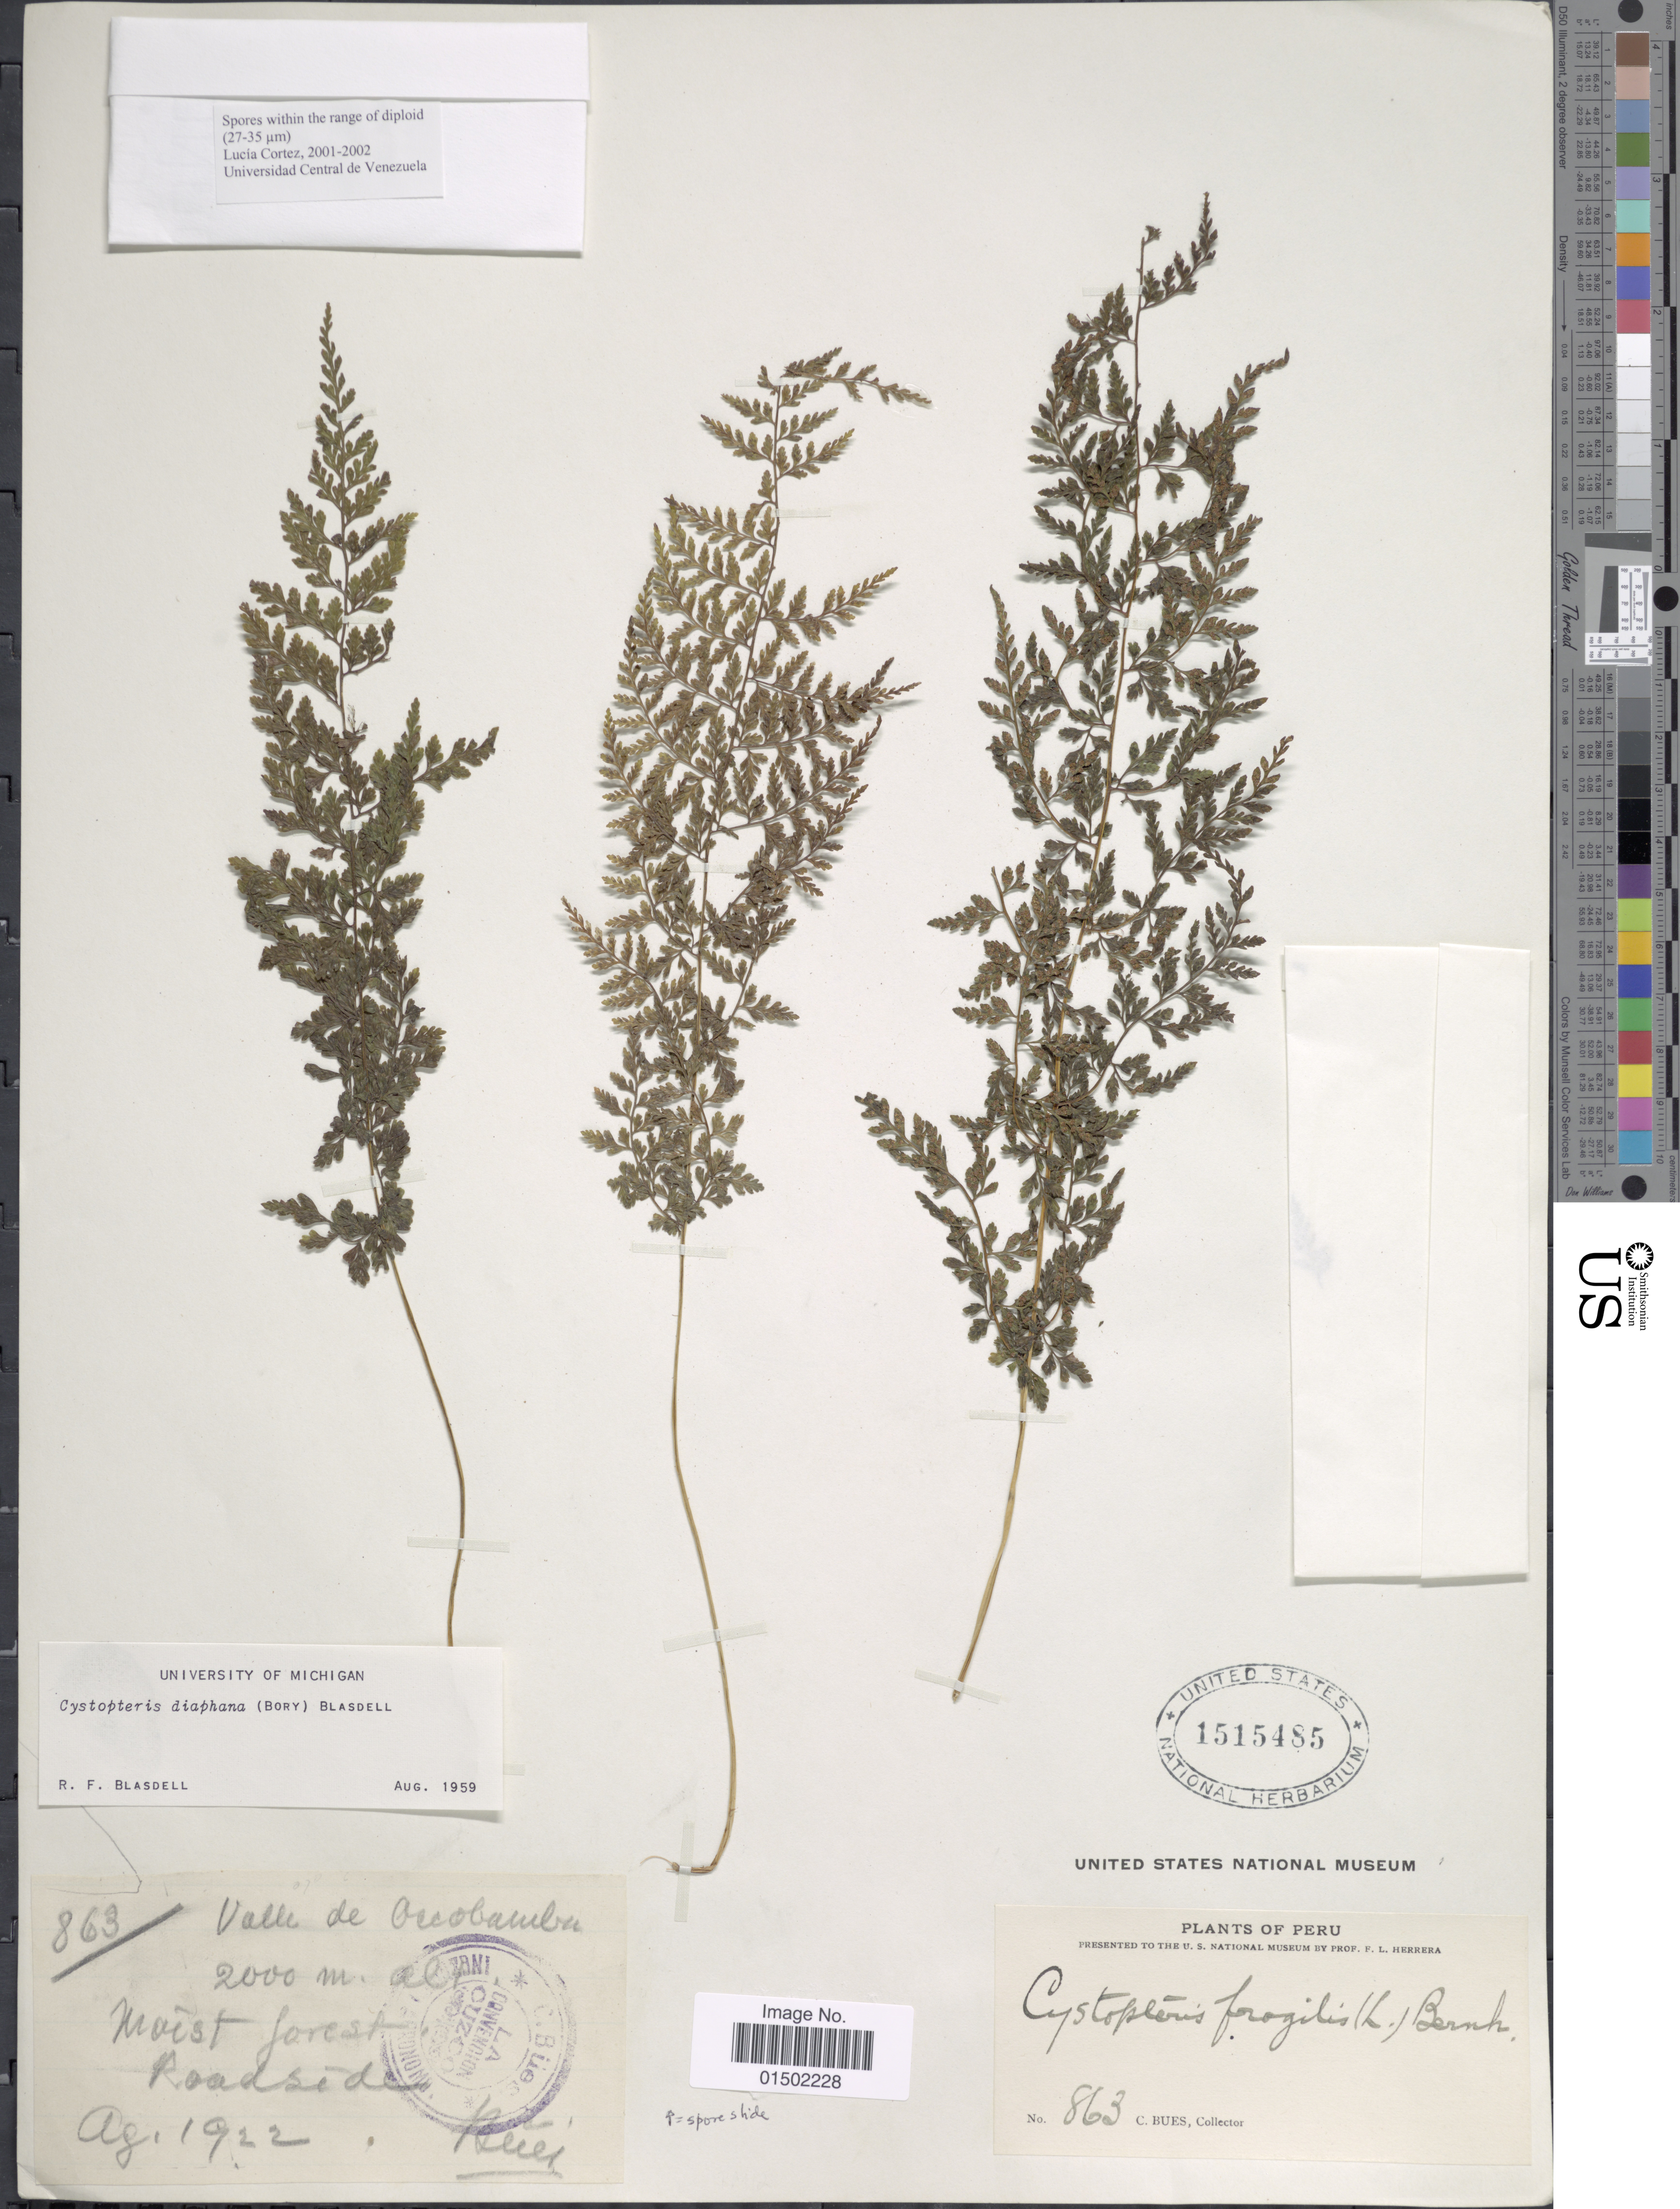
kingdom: Plantae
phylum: Tracheophyta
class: Polypodiopsida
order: Polypodiales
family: Cystopteridaceae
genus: Cystopteris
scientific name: Cystopteris diaphana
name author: (Bory) Blasdell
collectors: C. Bues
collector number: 863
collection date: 1922-08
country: Peru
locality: Valle de Occobamba. Moist forest, roadside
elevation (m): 2000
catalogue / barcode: US 1515485